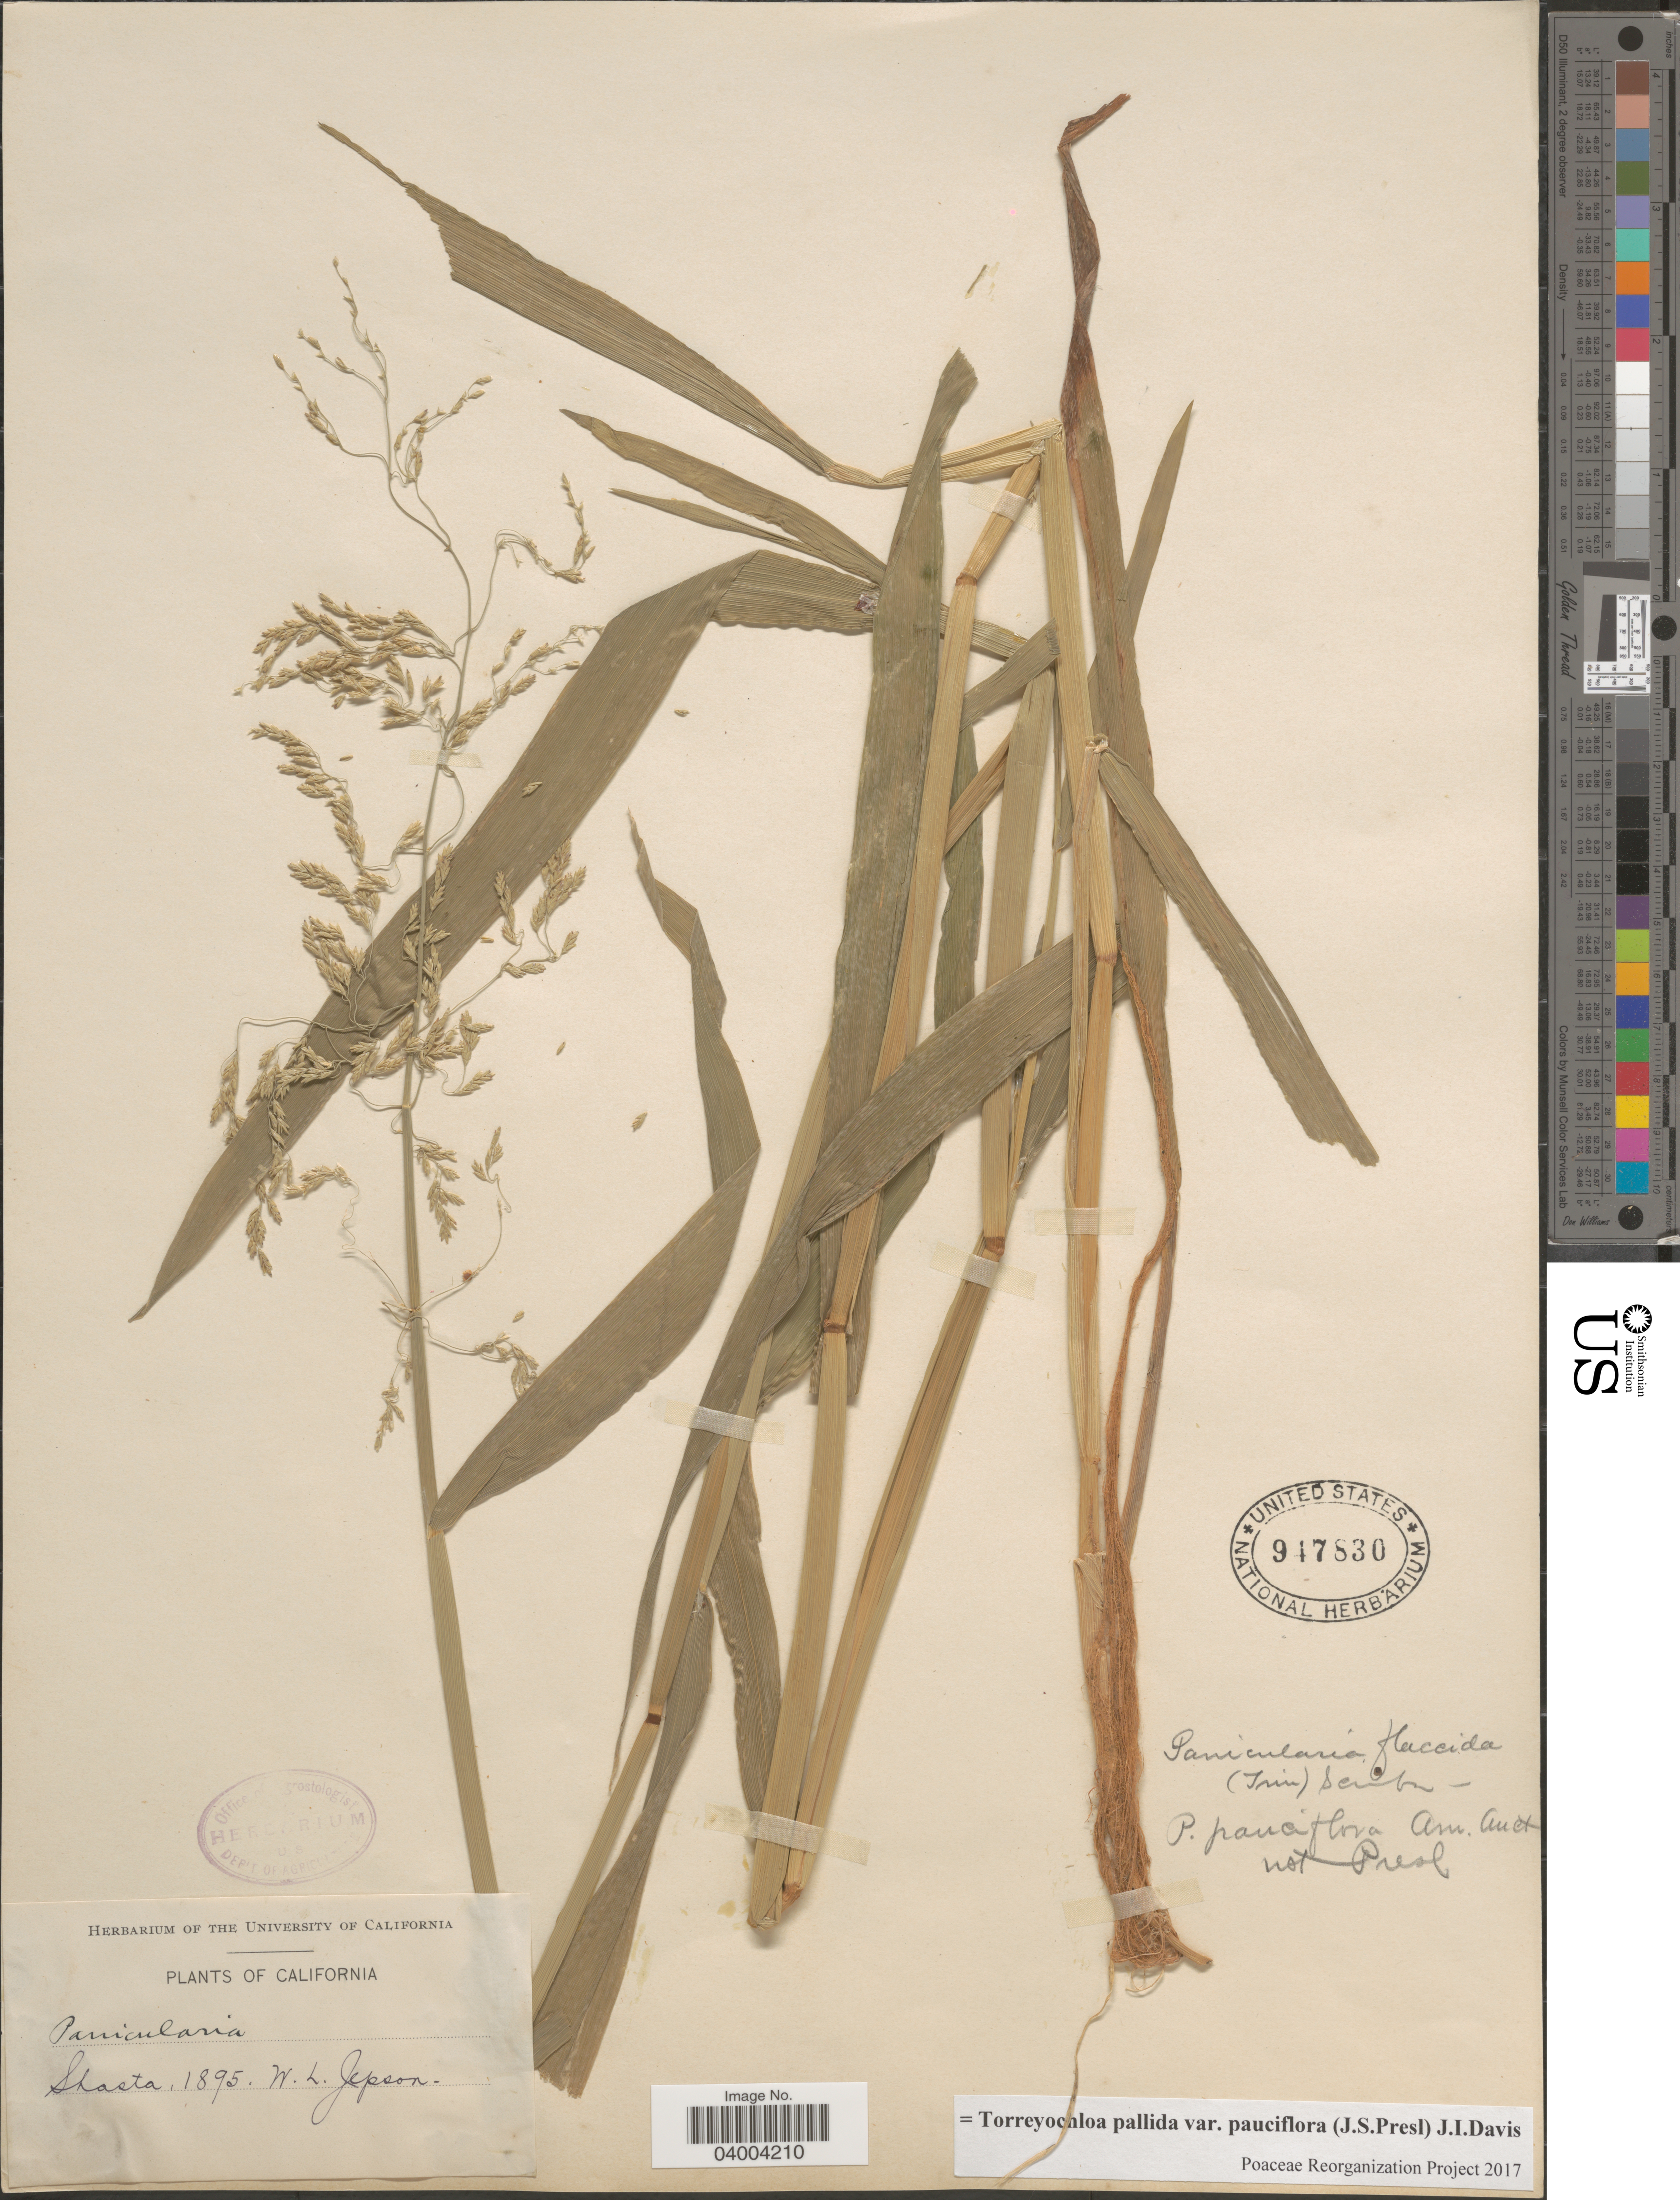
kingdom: Plantae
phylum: Tracheophyta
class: Liliopsida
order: Poales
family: Poaceae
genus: Torreyochloa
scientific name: Torreyochloa pallida var. pauciflora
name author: (J. Presl) J.I. Davis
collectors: W. L. Jepson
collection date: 1895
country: United States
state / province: California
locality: Shasta.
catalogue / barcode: US 947830